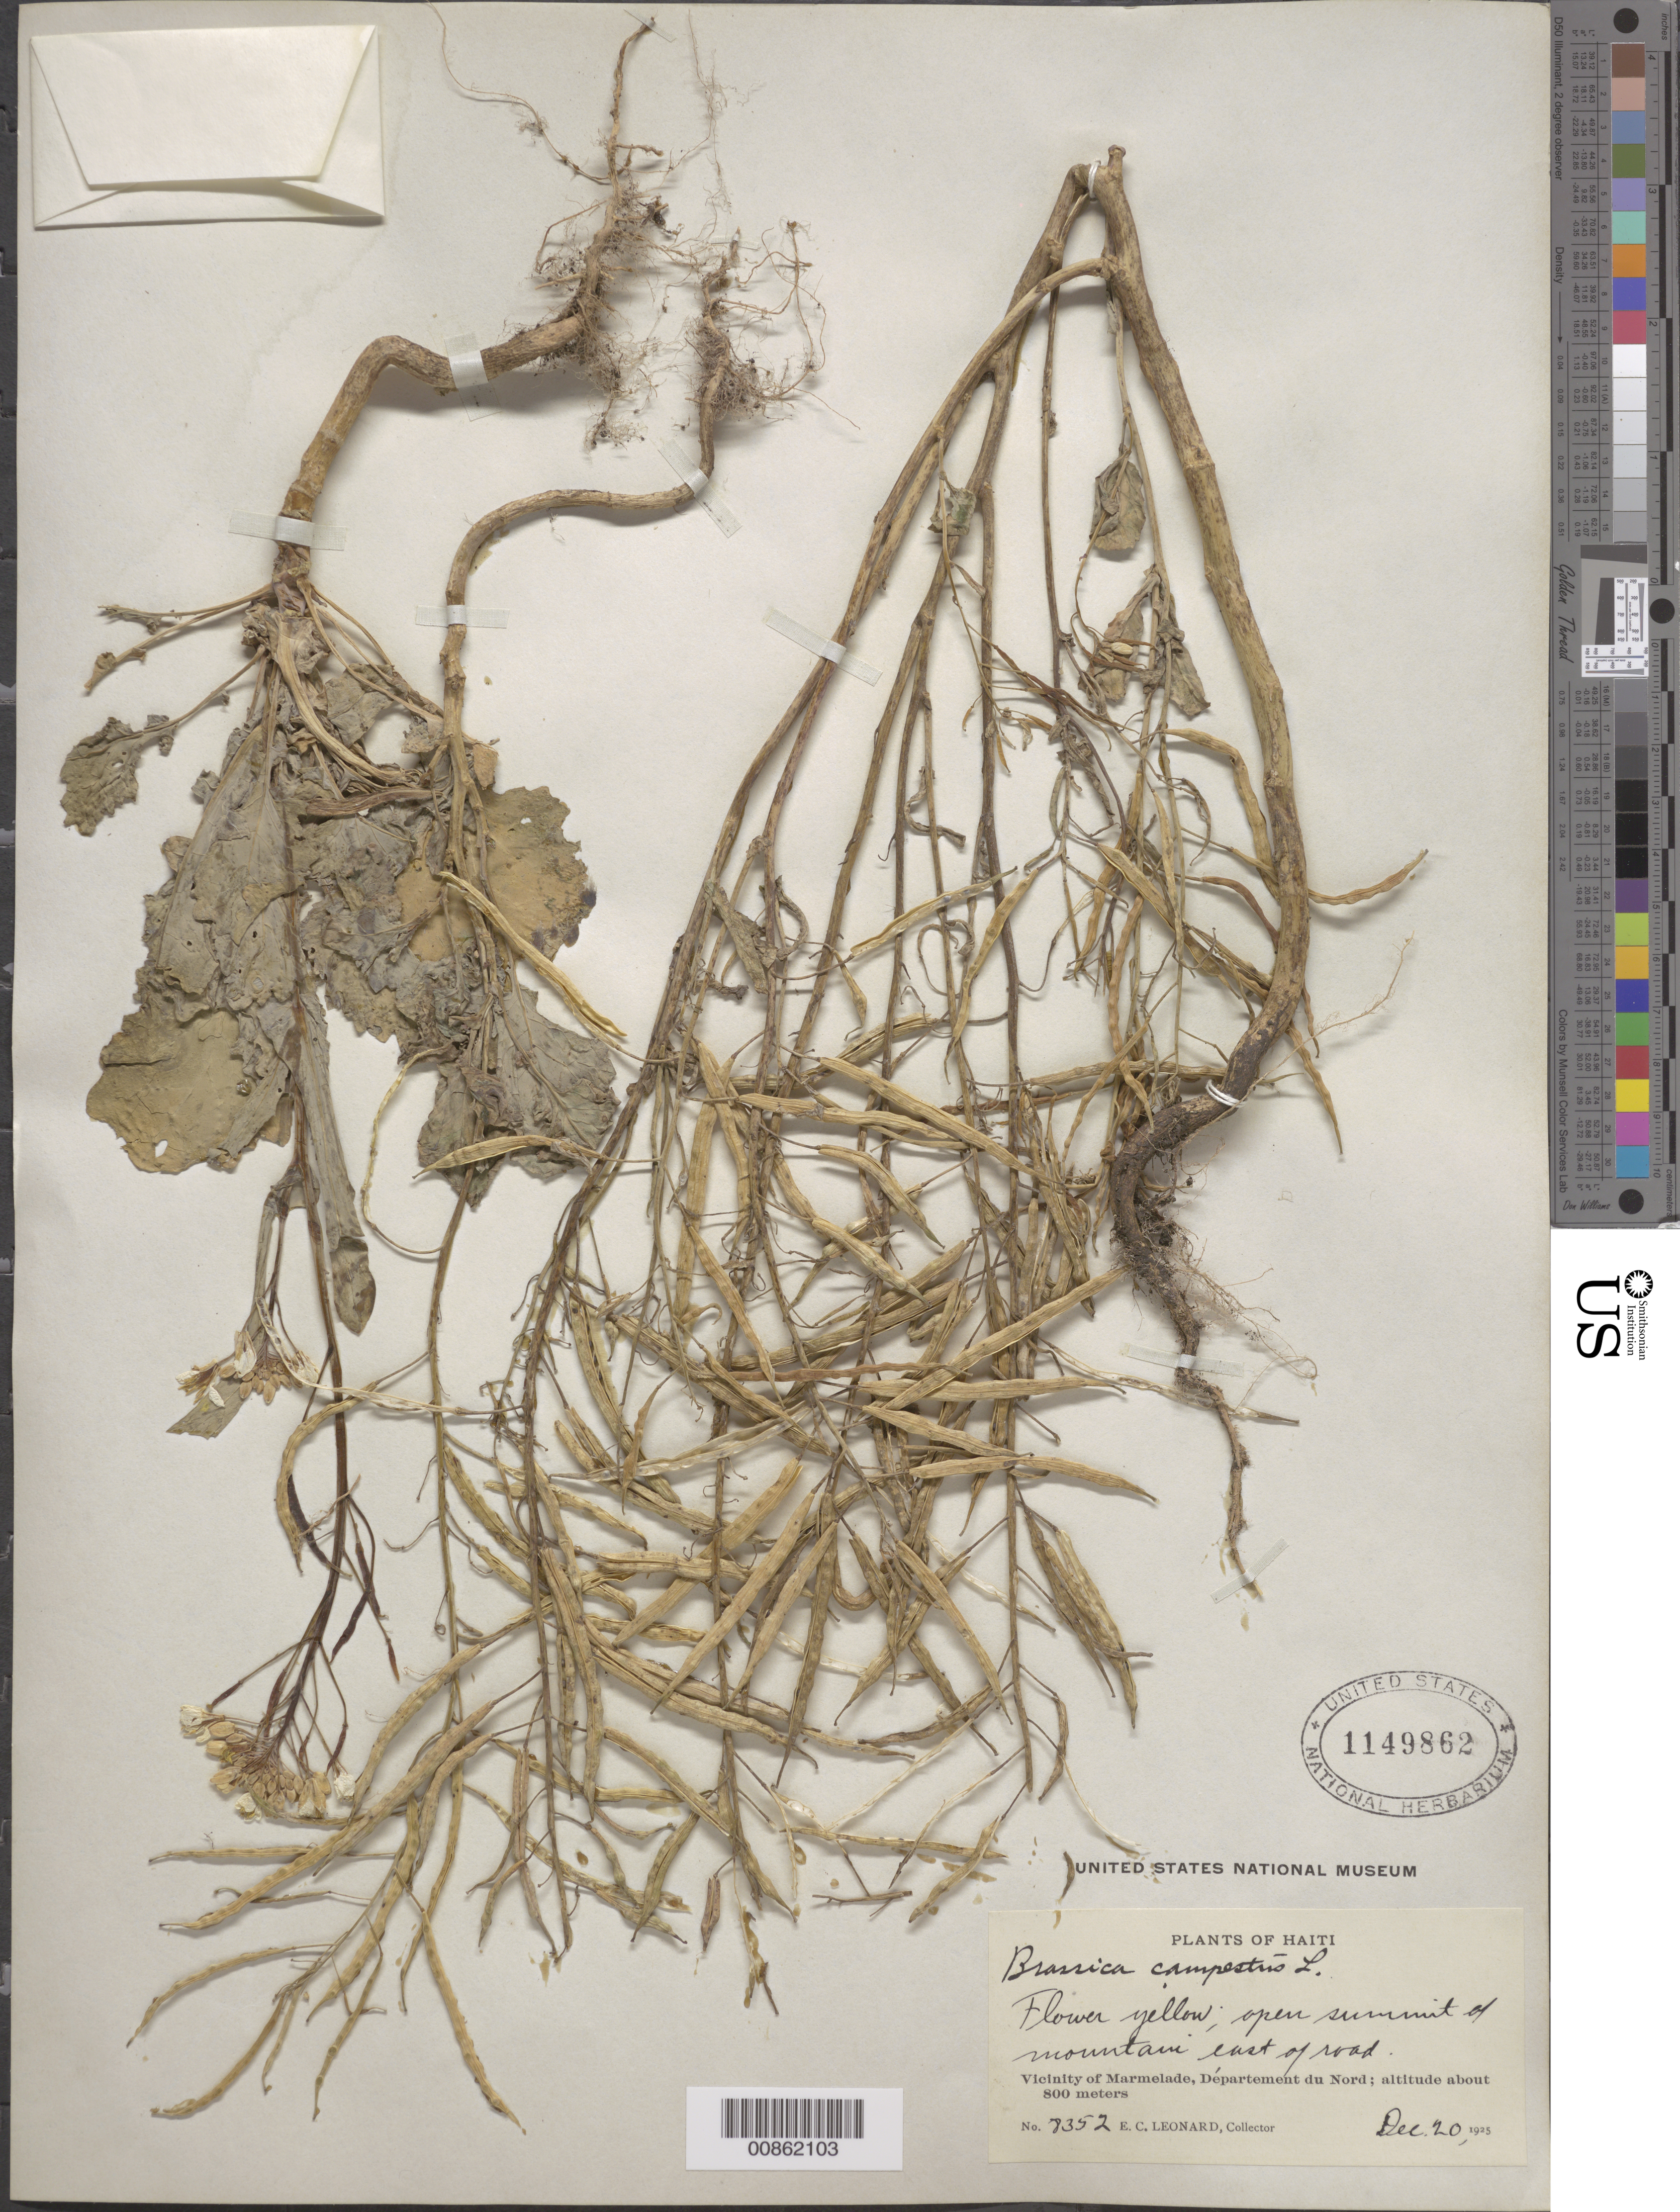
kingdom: Plantae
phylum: Tracheophyta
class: Magnoliopsida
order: Brassicales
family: Brassicaceae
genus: Brassica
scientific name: Brassica campestris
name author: L.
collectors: E. C. Leonard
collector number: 8352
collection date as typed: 20 Dec 1925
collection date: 1925-12-20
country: Haiti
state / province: Nord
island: Hispaniola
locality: Vicinity of Marmelade. Open summit of mountain east of road.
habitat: Open summit of mountain.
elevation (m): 800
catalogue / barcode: US 1149862